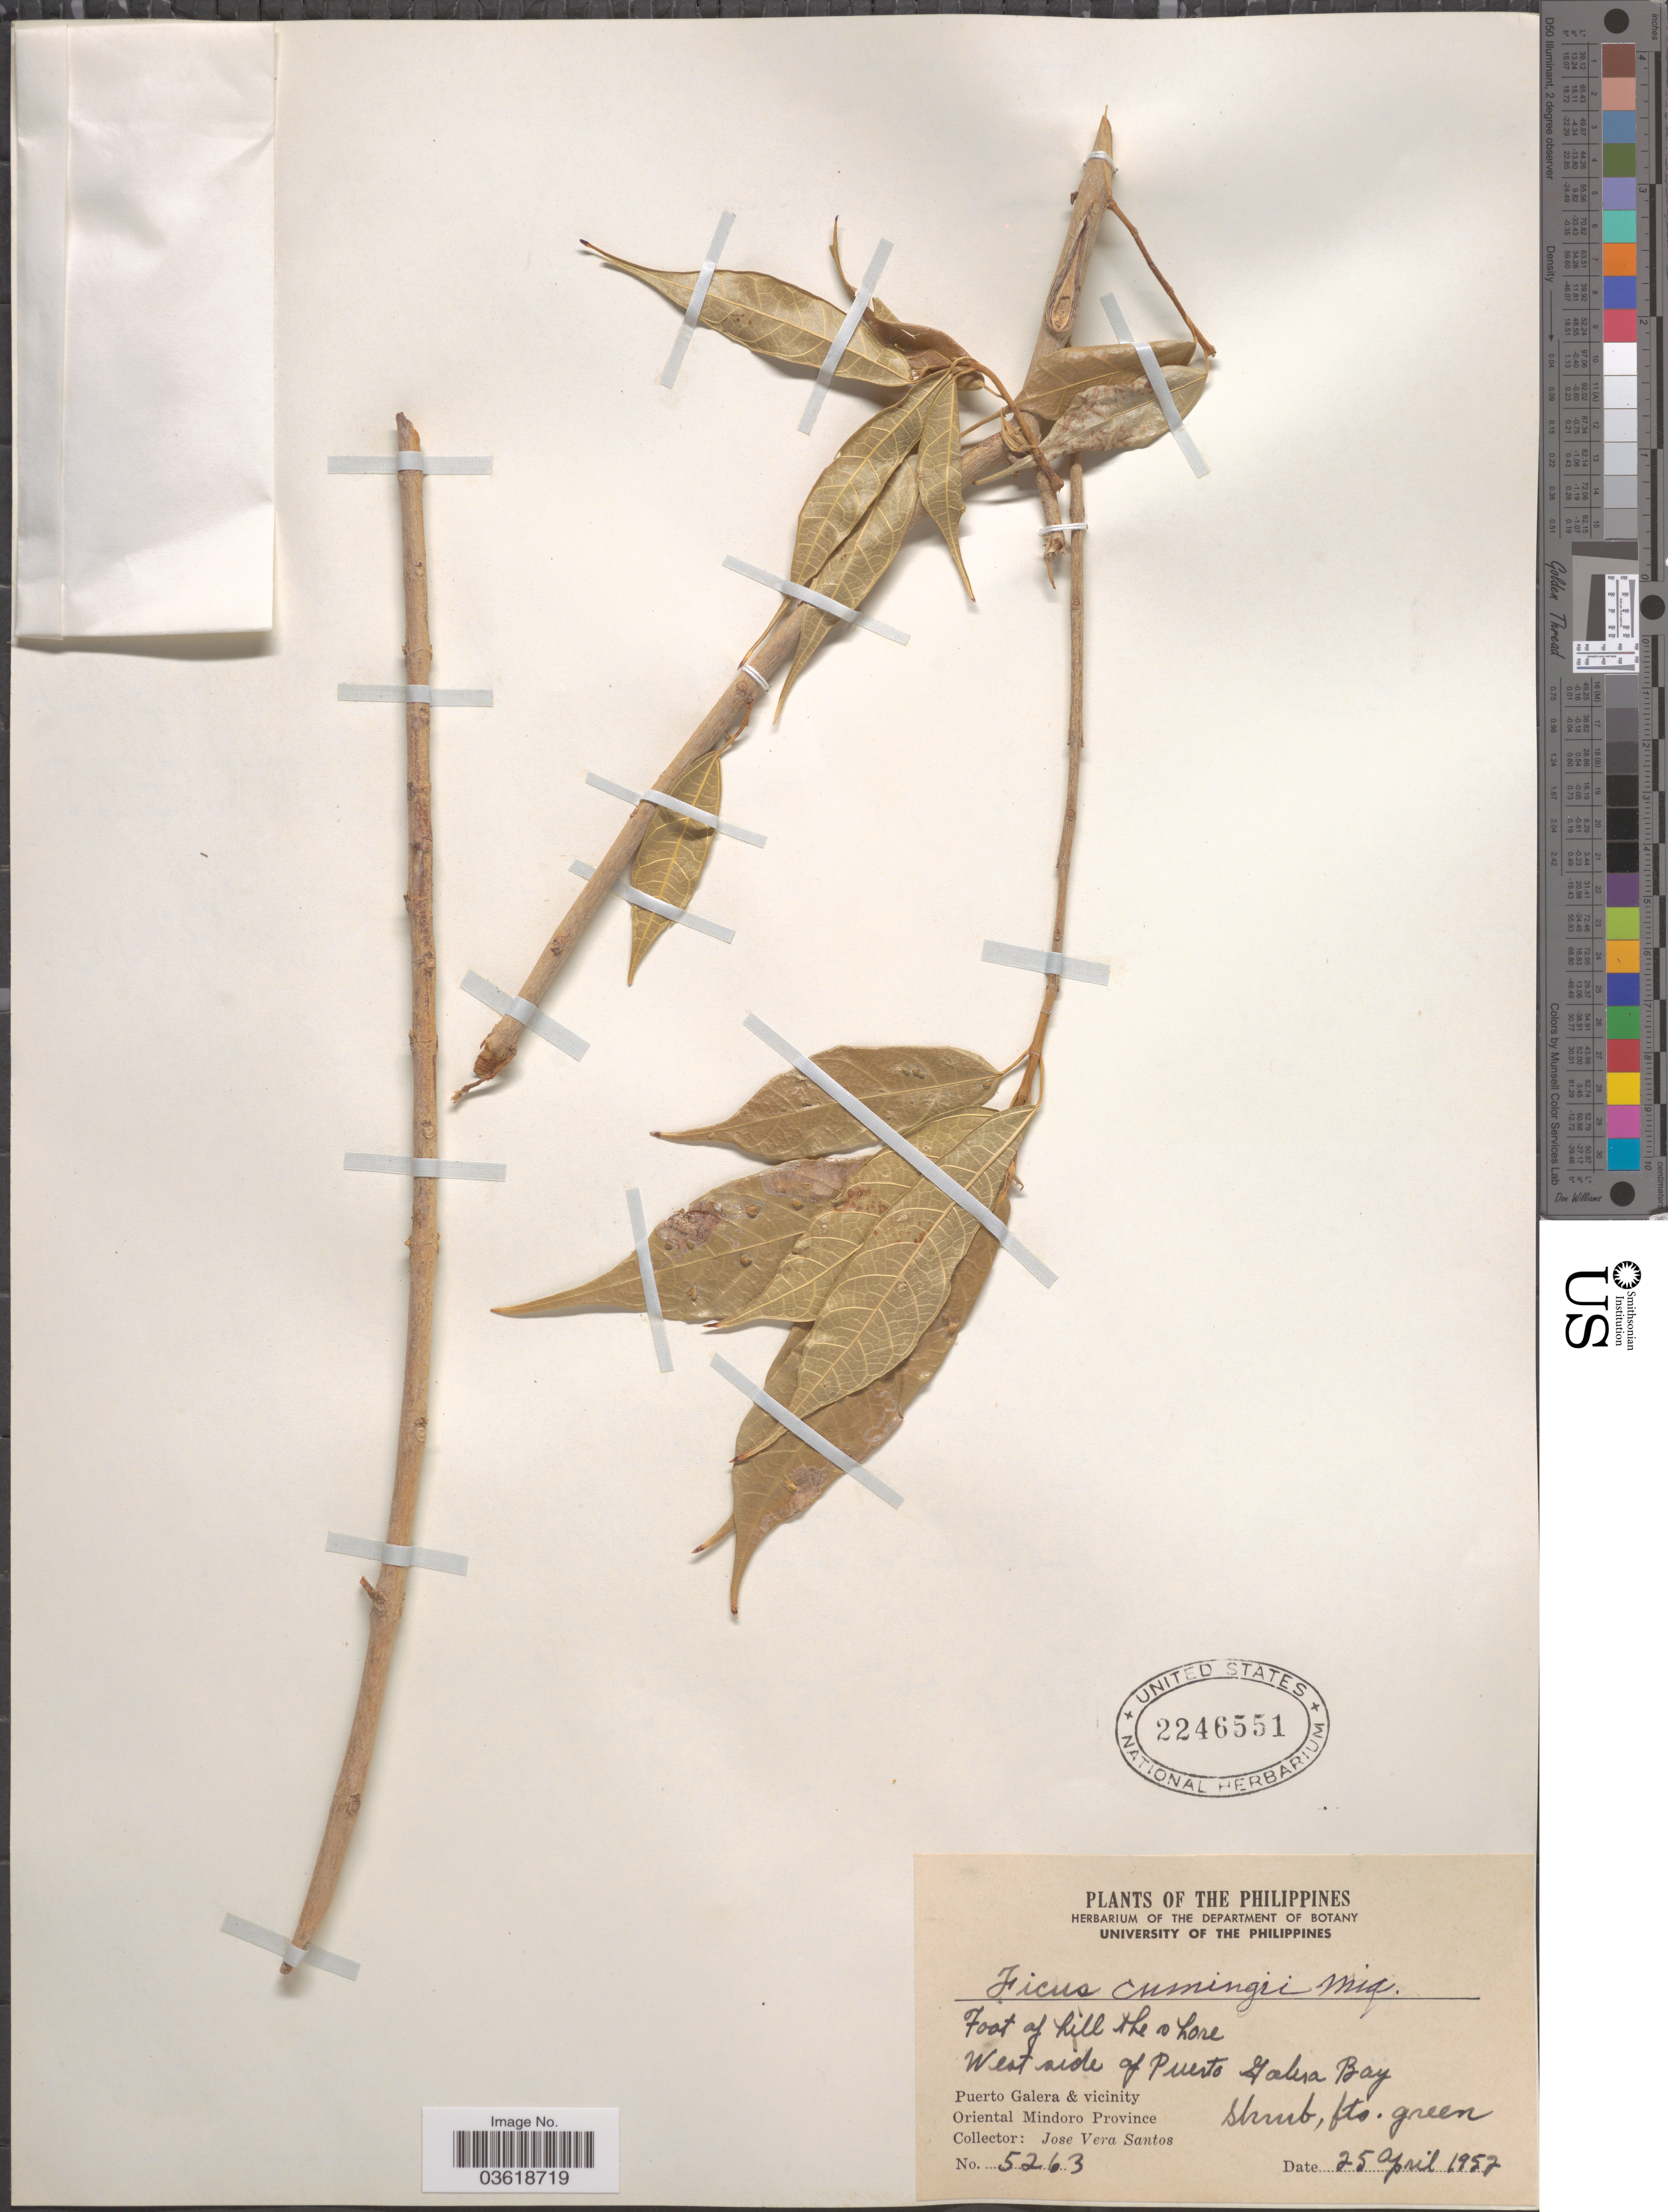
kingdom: Plantae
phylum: Tracheophyta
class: Magnoliopsida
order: Rosales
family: Moraceae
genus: Ficus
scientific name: Ficus cumingii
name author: Miq.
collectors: J. V. Santos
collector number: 5263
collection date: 1957-04-25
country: Philippines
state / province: Mimaropa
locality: Foot of hill the shore. West side of Puerto Galera Bay. Puerto Galera & vicinity. Oriental Mindoro Province.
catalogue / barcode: US 2246551